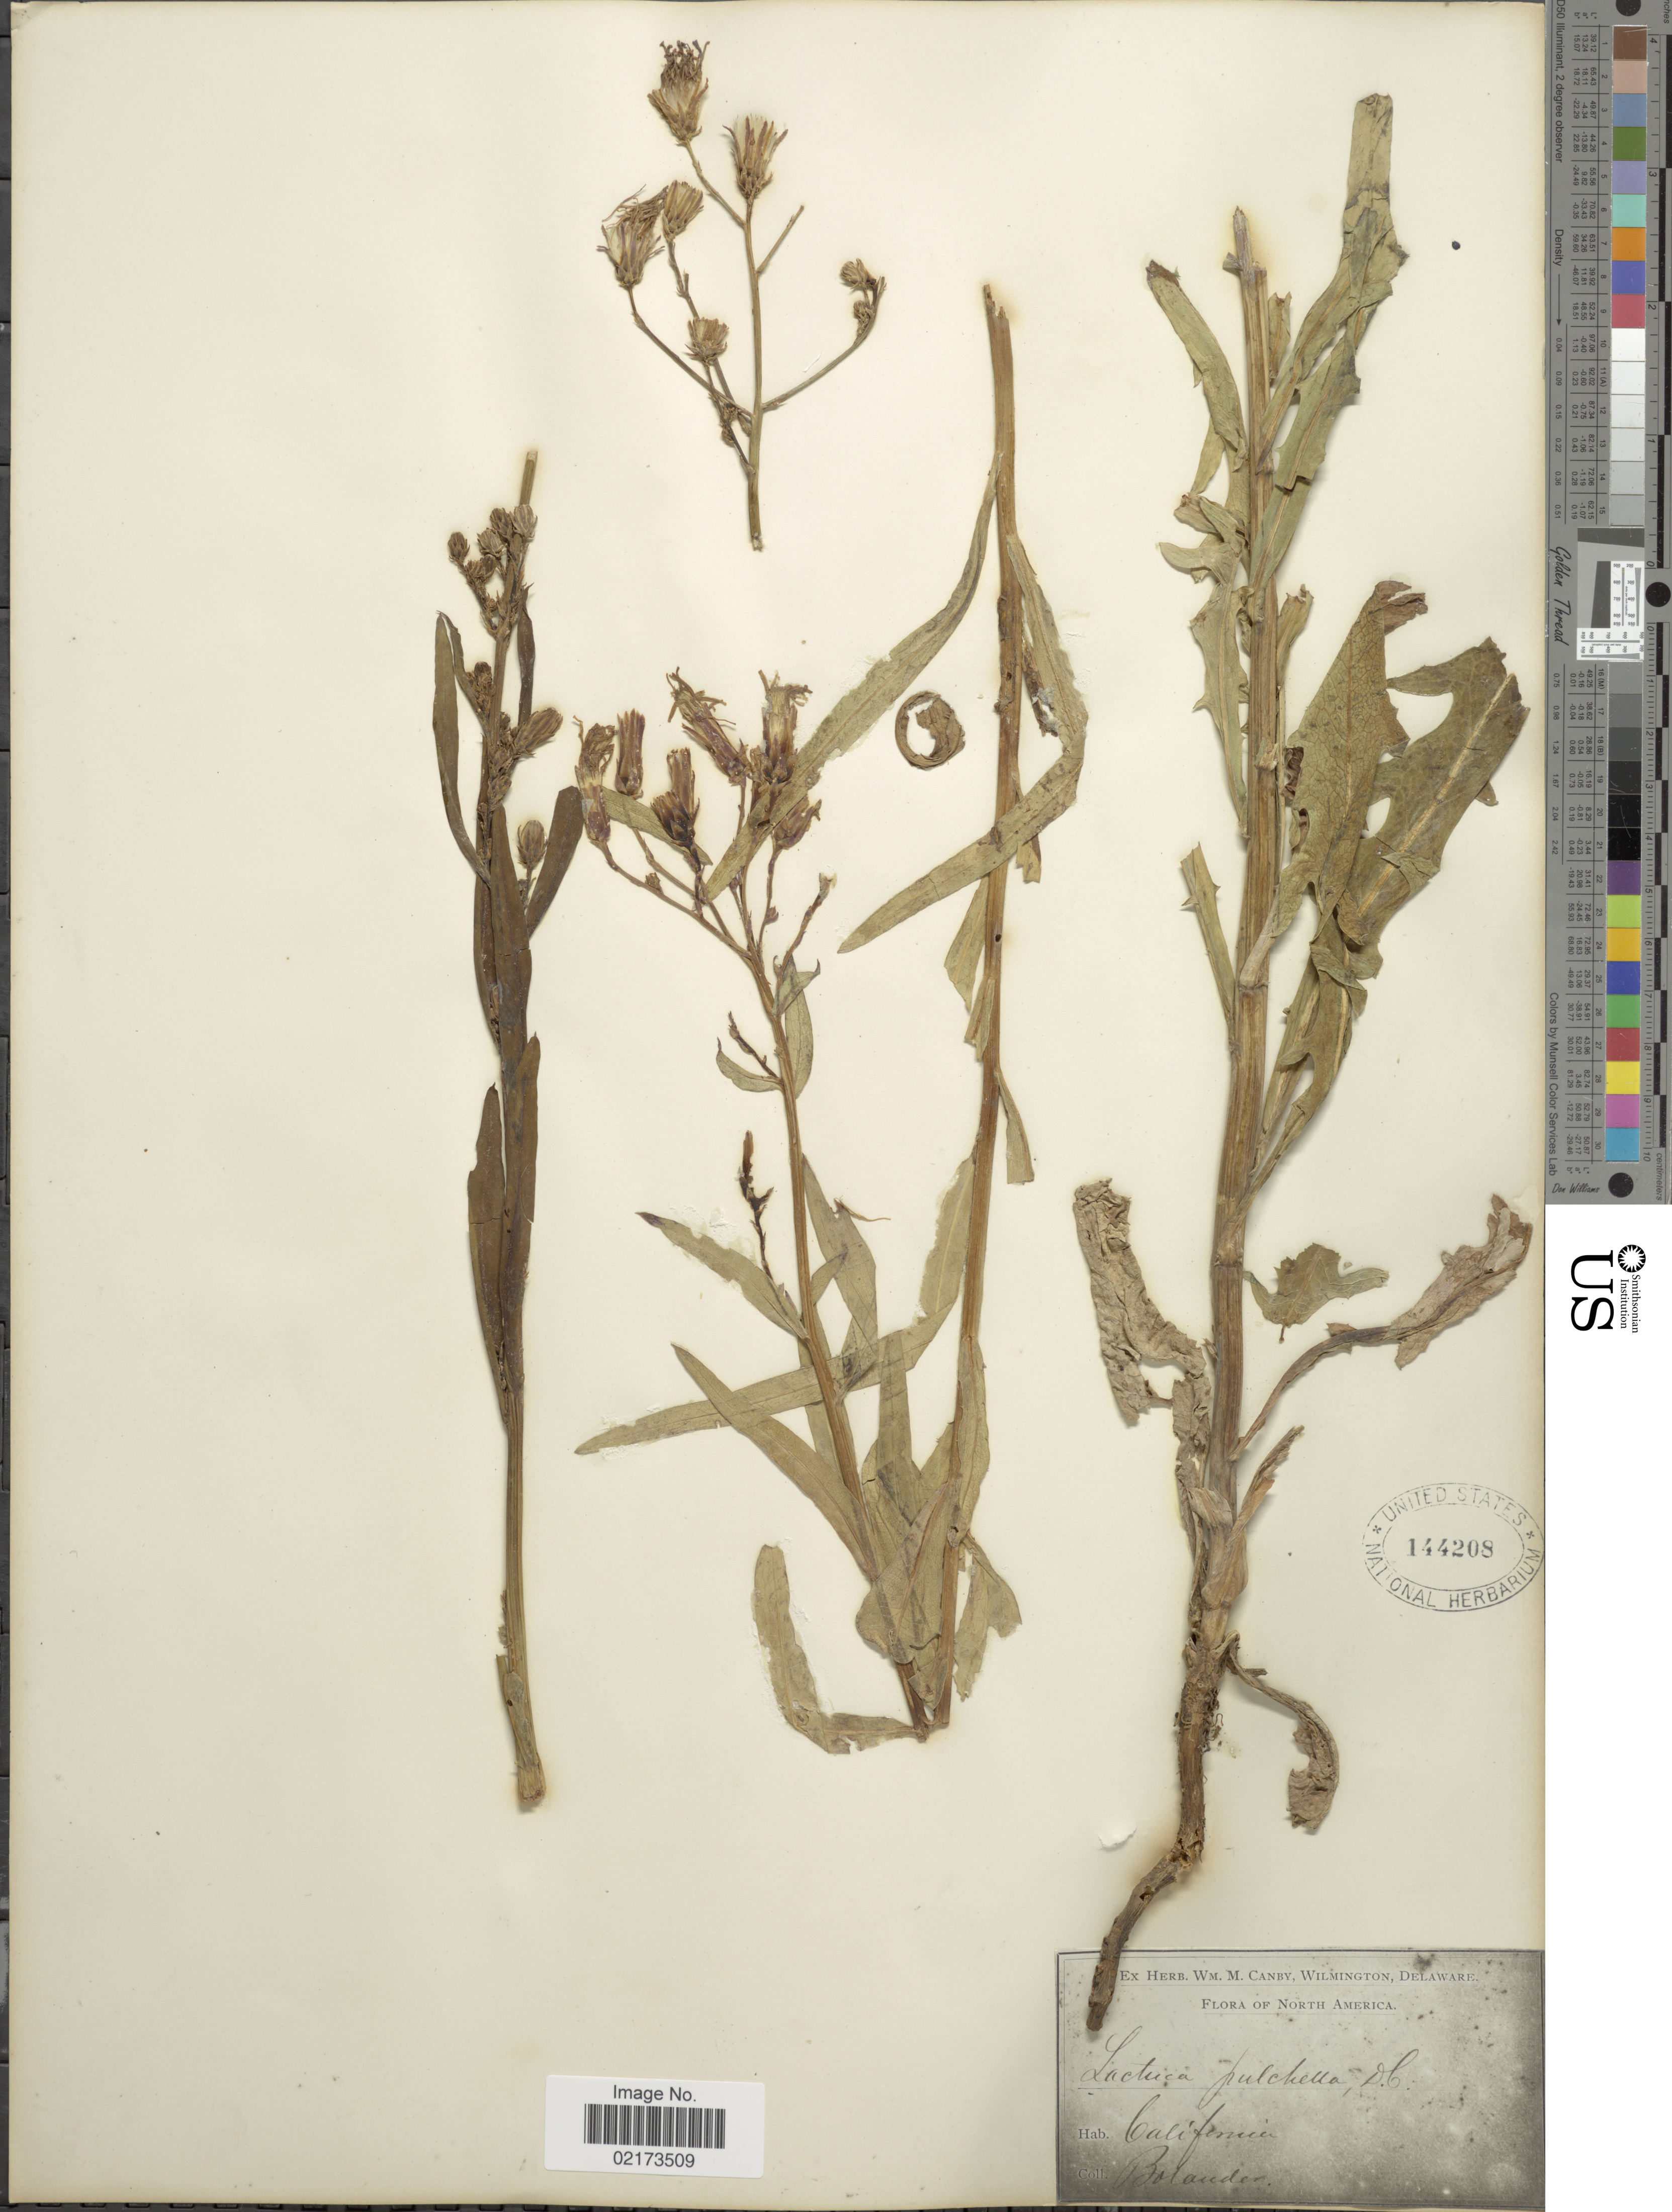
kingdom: Plantae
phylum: Tracheophyta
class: Magnoliopsida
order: Asterales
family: Asteraceae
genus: Lactuca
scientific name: Lactuca tatarica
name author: (L.) C.A. Mey.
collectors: -. Bolander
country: United States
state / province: California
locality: North America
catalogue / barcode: US 144208